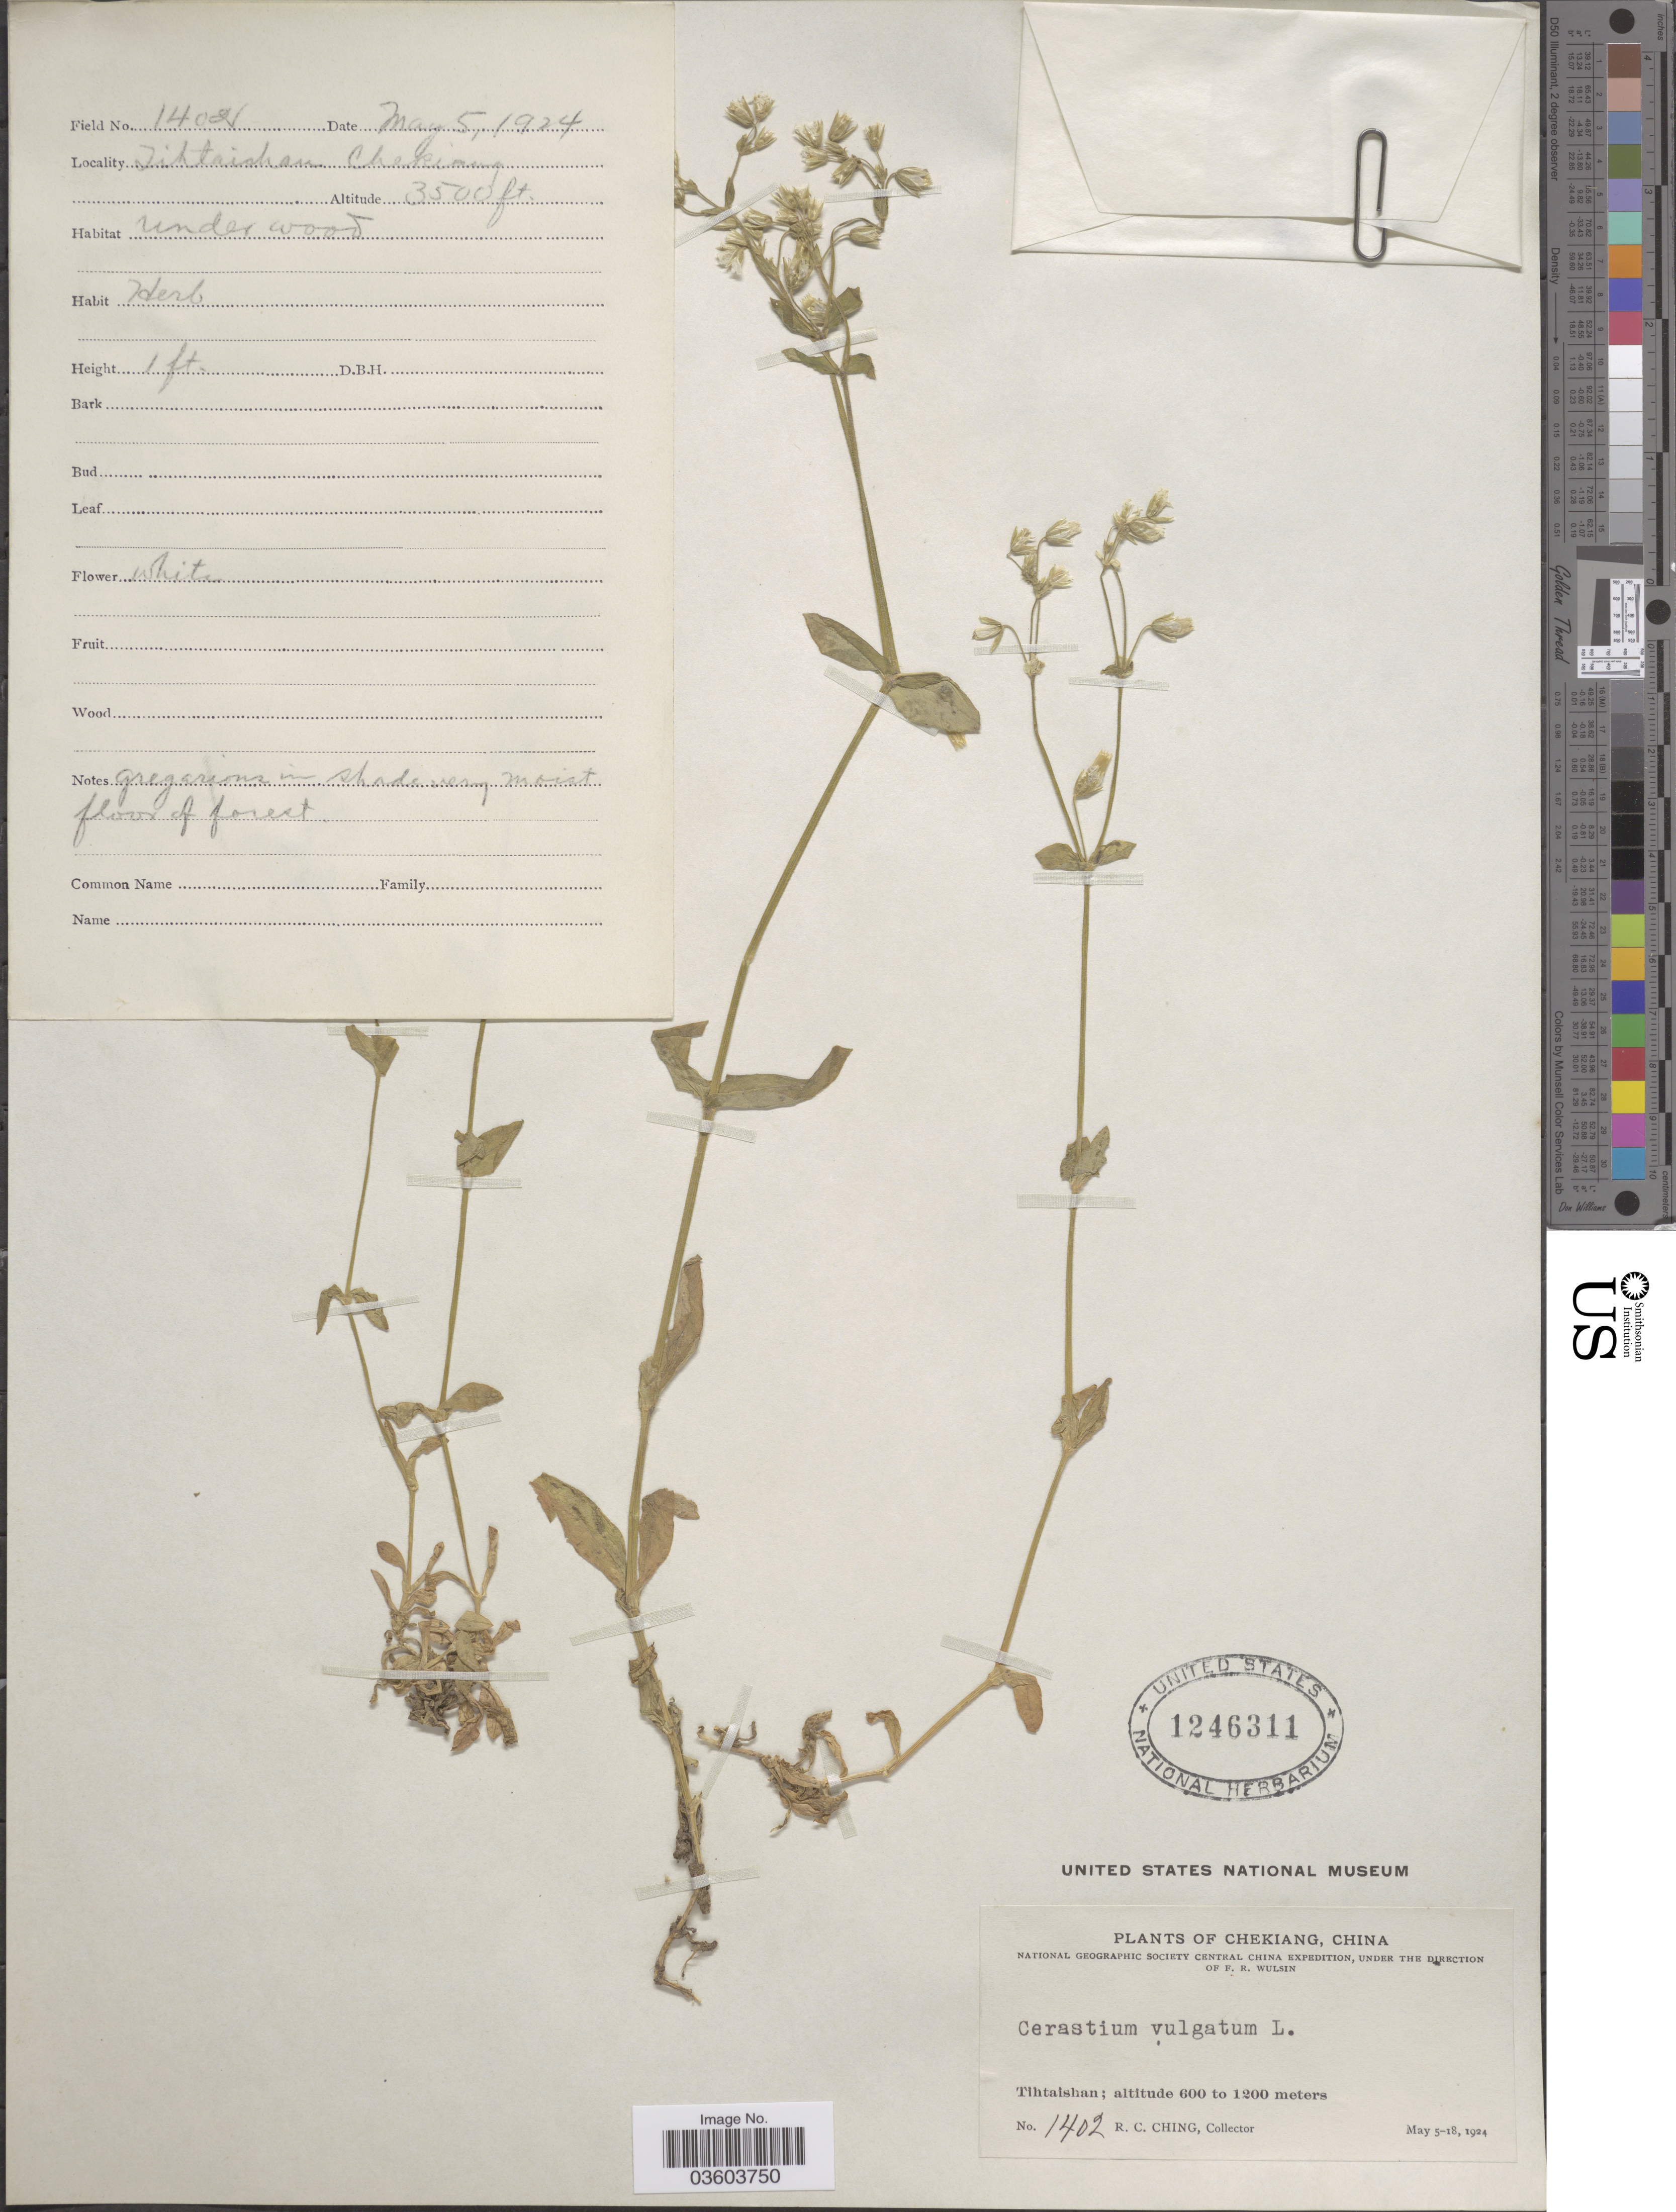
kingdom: Plantae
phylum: Tracheophyta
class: Magnoliopsida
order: Caryophyllales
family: Caryophyllaceae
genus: Cerastium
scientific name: Cerastium vulgatum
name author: L.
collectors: R. C. Ching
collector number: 1402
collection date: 1924-05-05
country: China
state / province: Zhejiang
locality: Chekiang. Tihtaishan.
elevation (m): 1067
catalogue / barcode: US 1246311